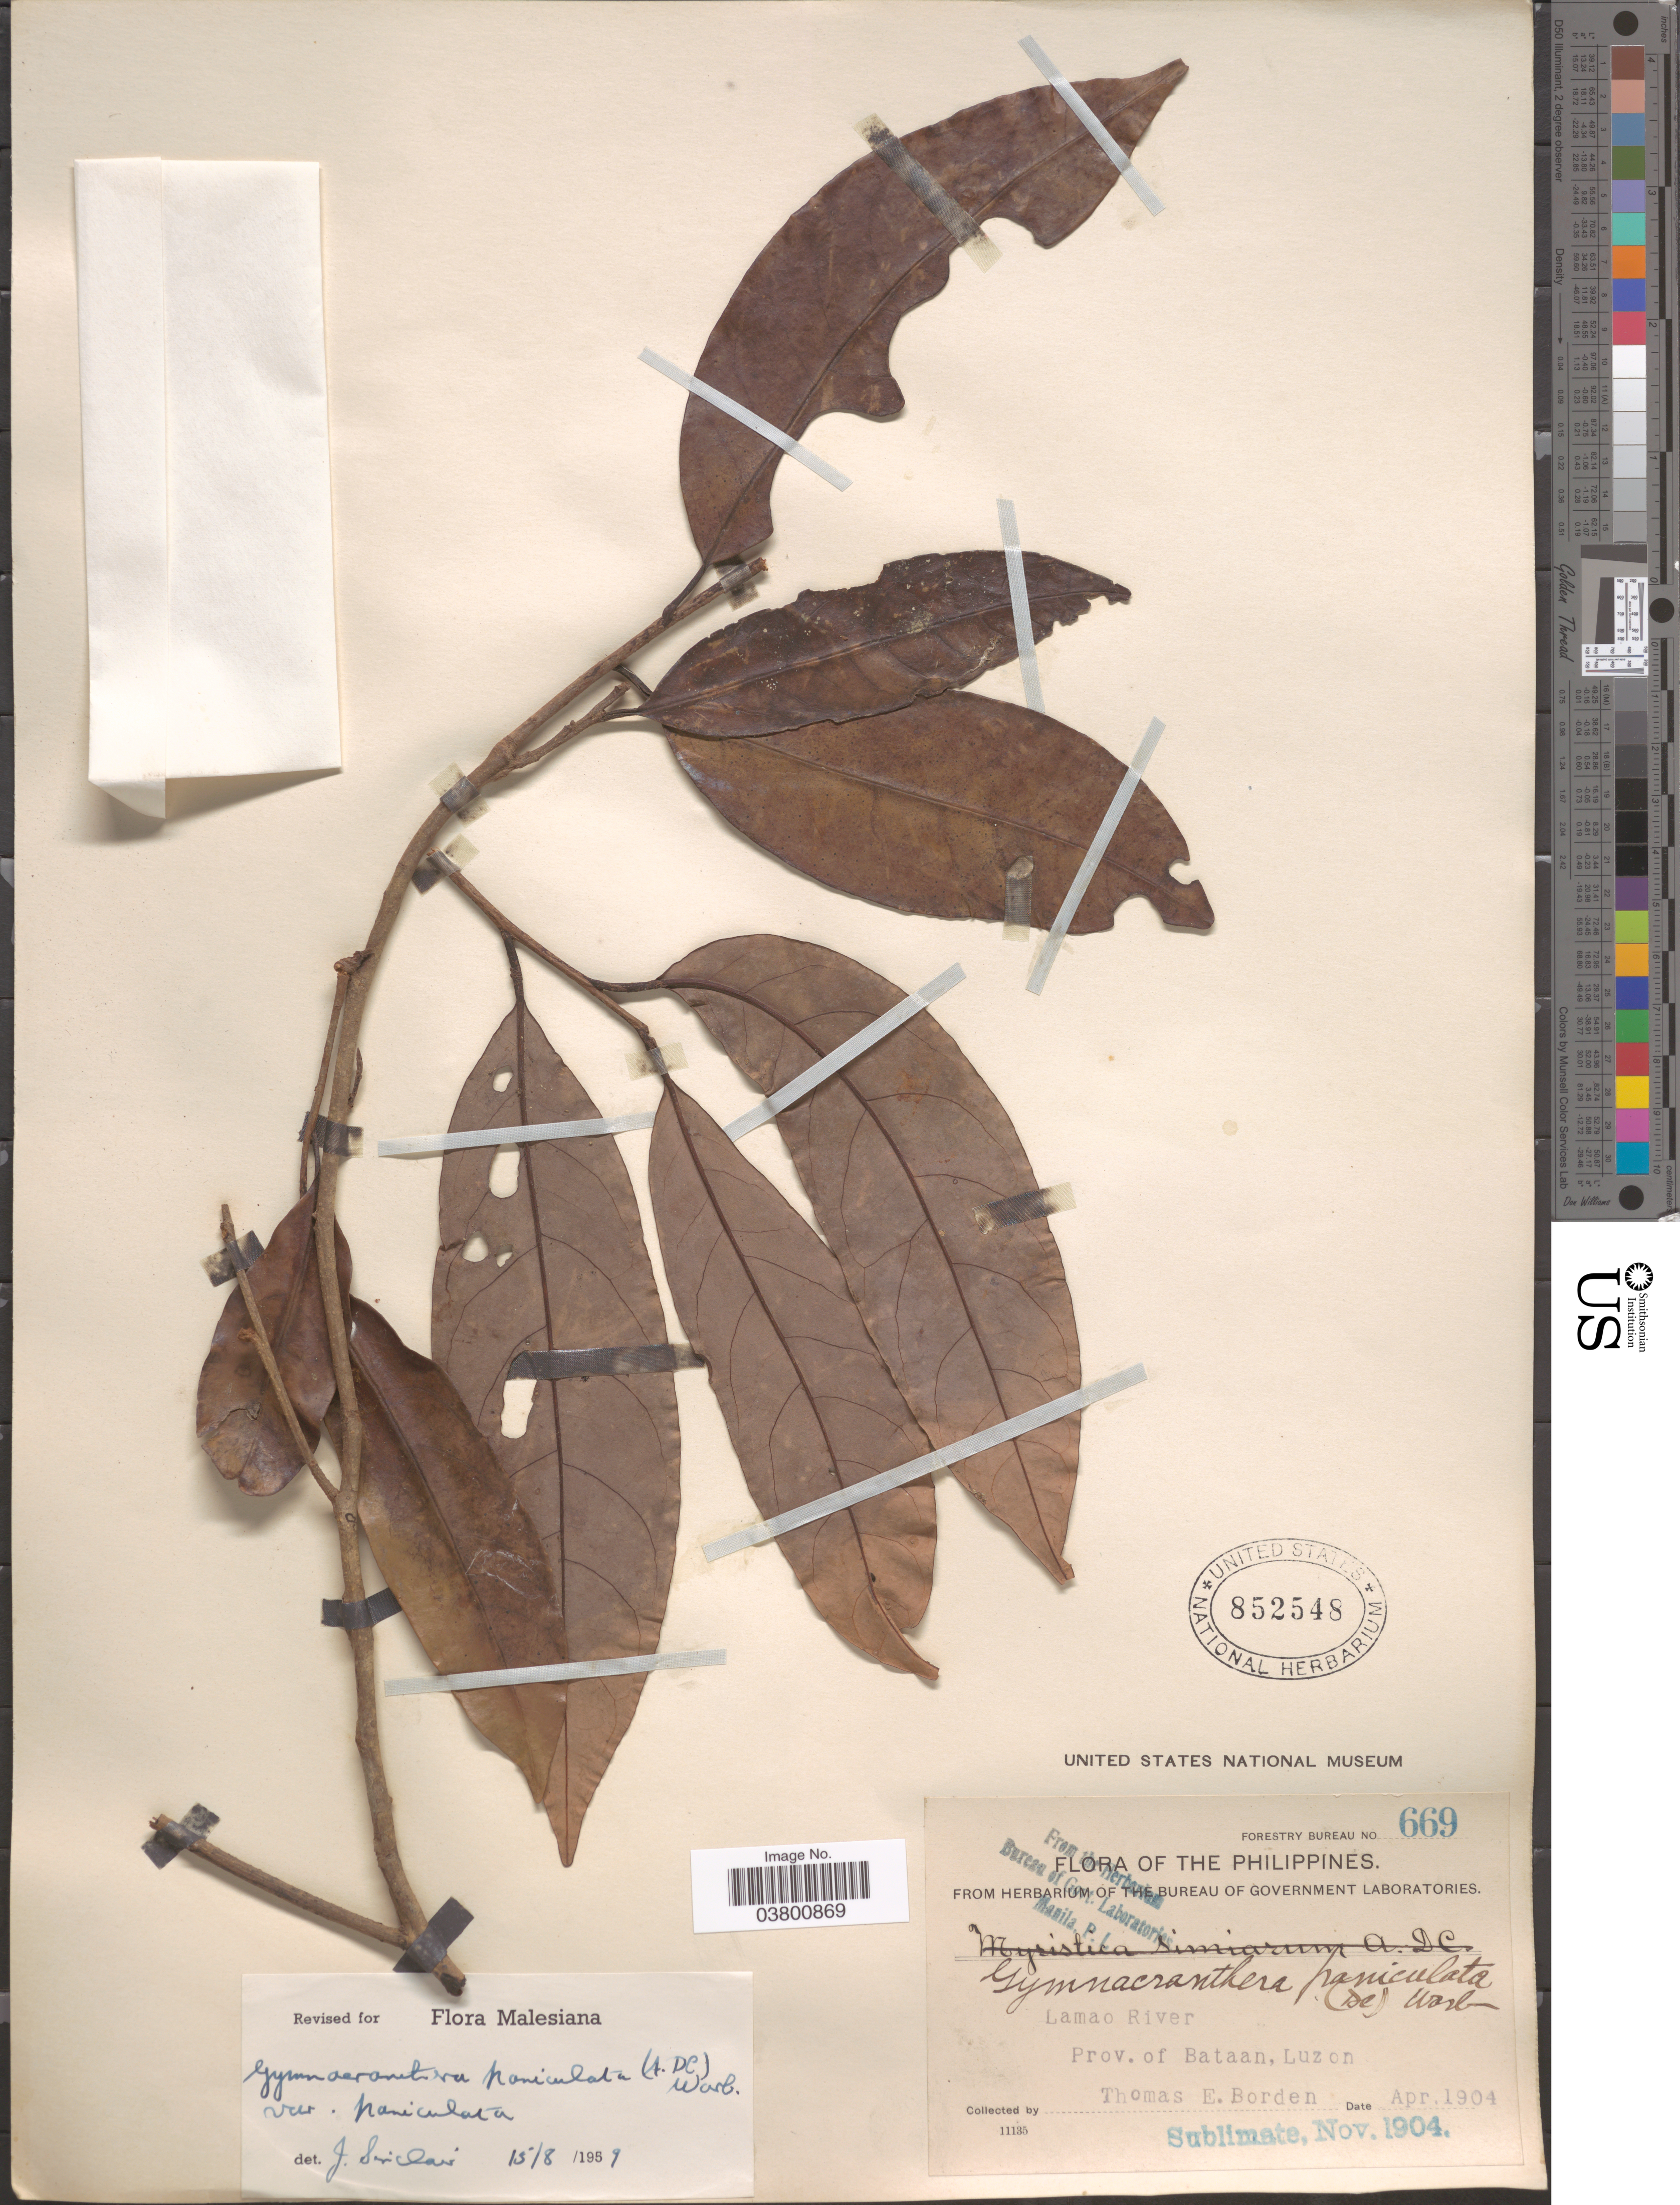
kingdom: Plantae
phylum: Tracheophyta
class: Magnoliopsida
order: Magnoliales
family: Myristicaceae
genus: Gymnacranthera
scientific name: Gymnacranthera paniculata var. paniculata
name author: (A. DC.) Warb.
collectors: T. E. Borden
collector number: Forestry Bureau 669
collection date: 1904-04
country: Philippines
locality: Lamao River. Prov. of Bataan, Luzon.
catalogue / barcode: US 852548